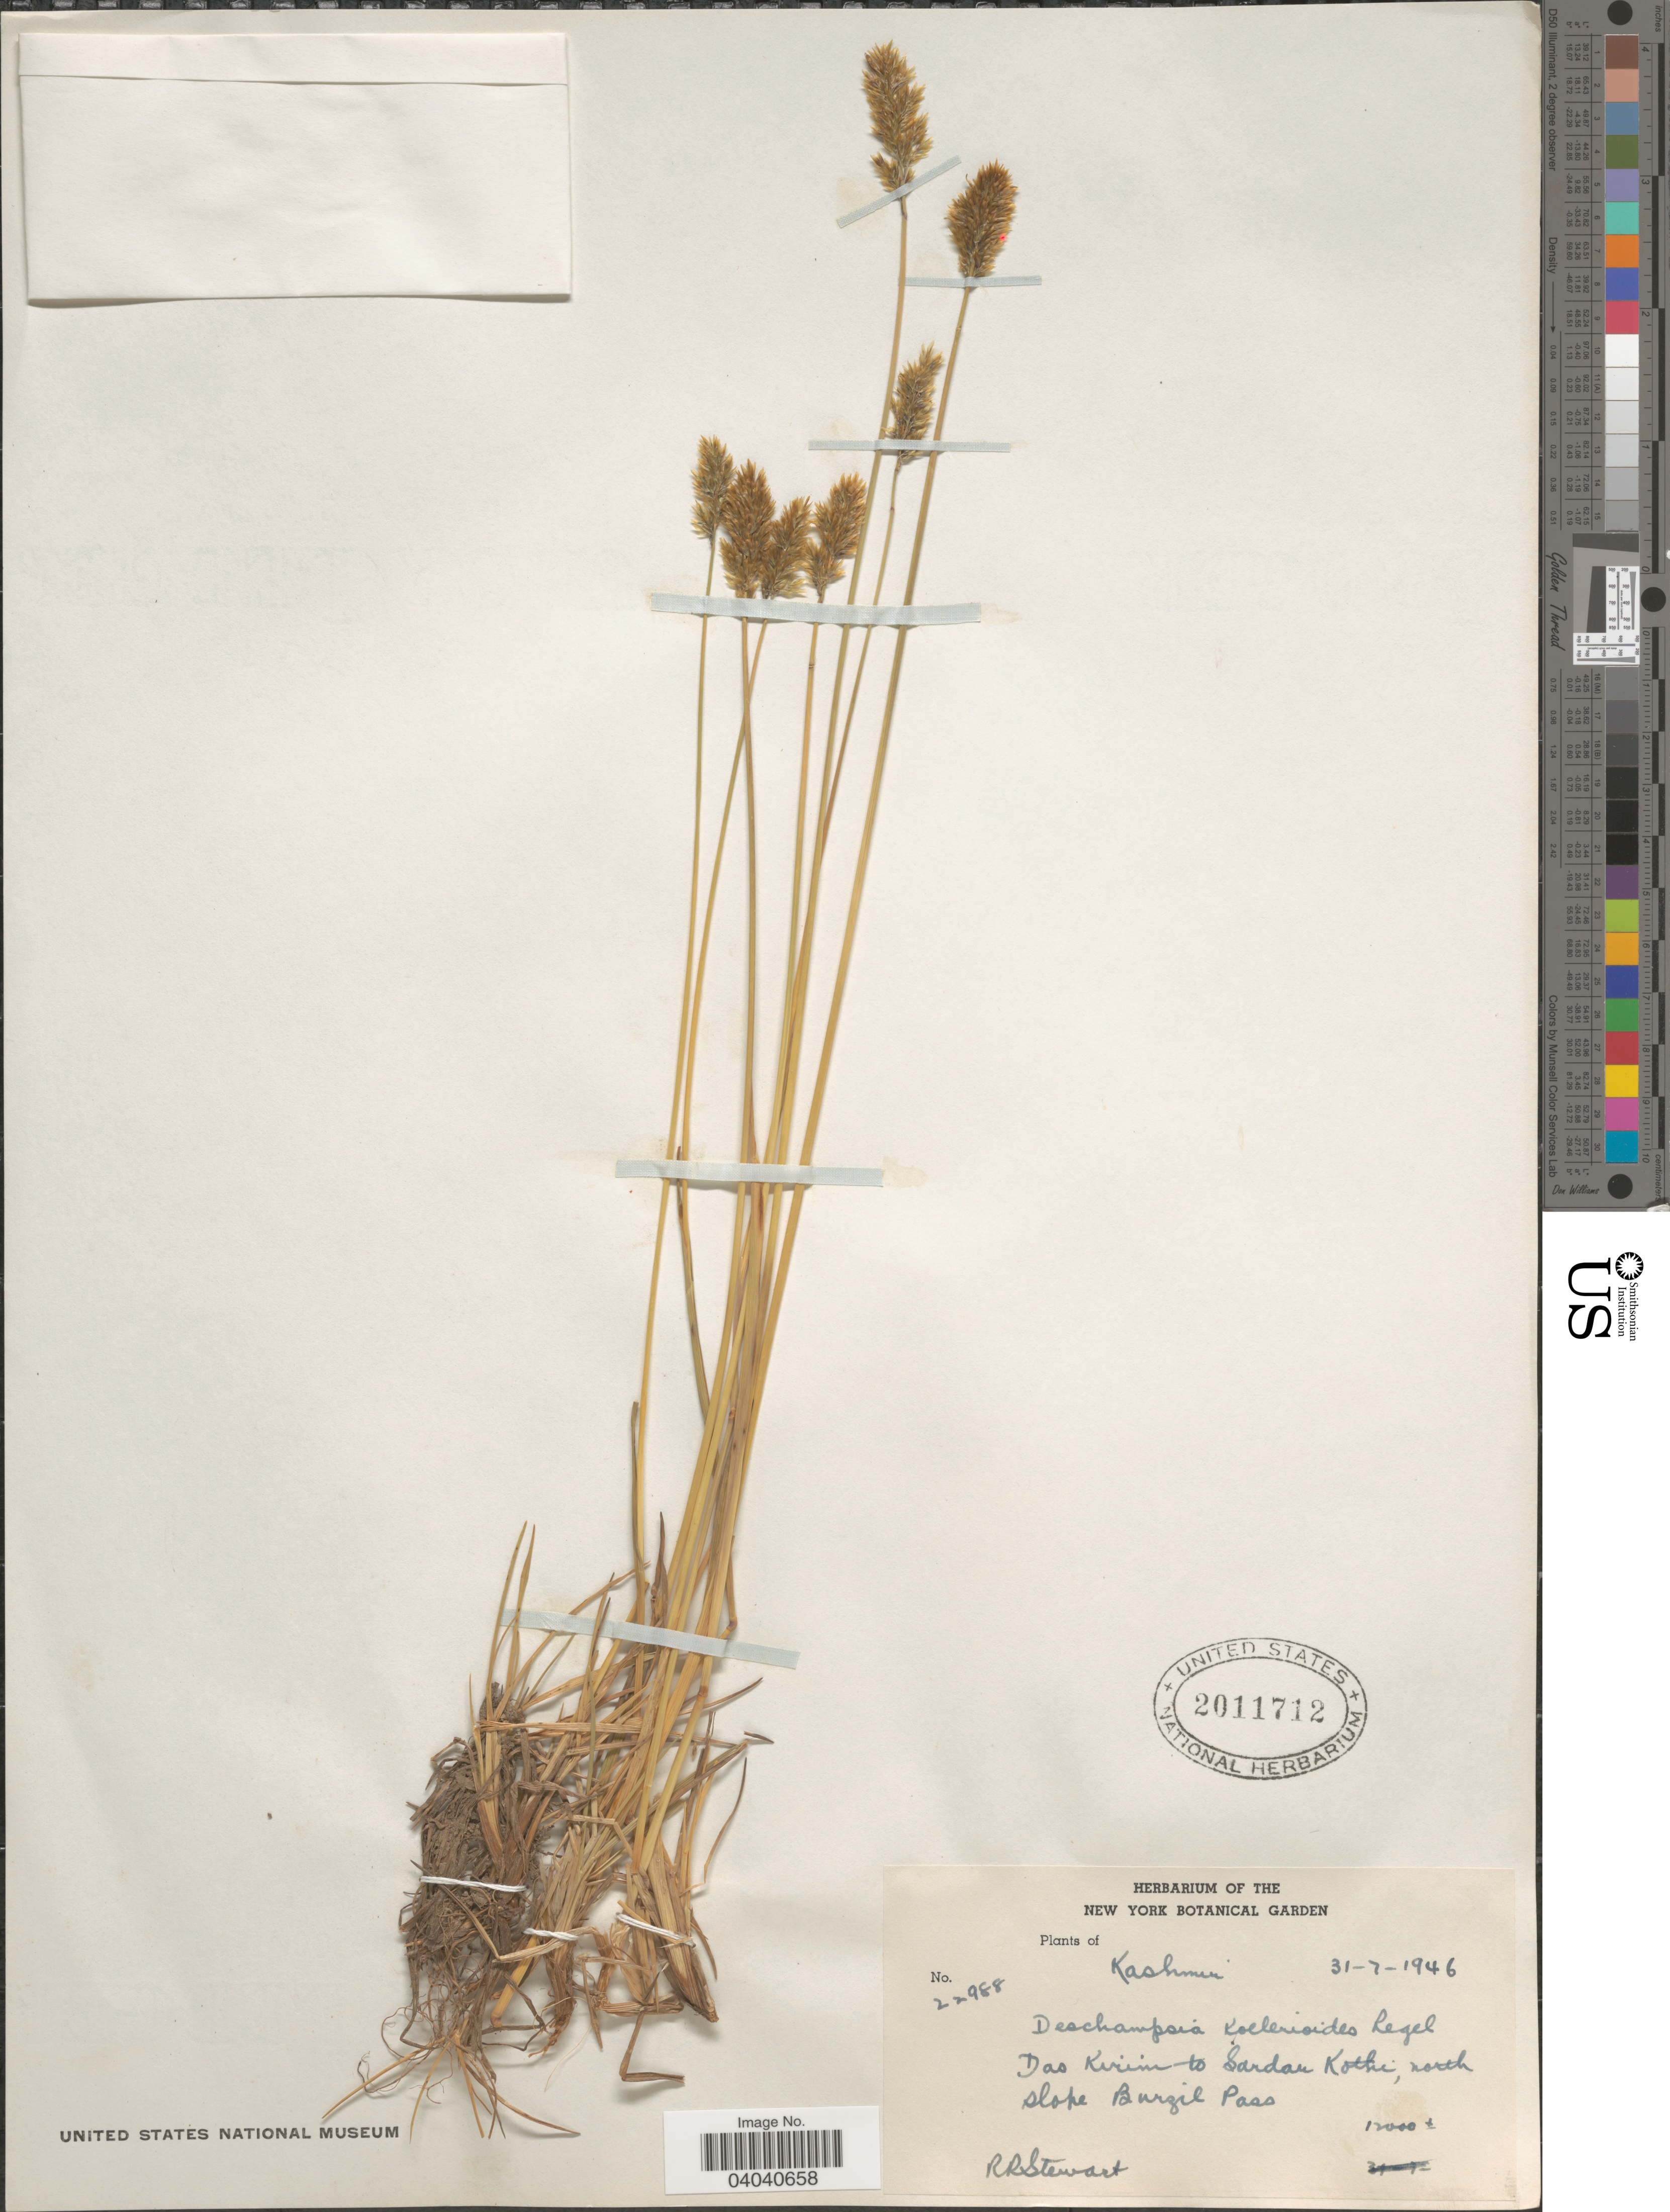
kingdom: Plantae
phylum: Tracheophyta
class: Liliopsida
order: Poales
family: Poaceae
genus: Deschampsia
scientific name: Deschampsia koelerioides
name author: Regel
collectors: R. Stewart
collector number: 22988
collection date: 1946-07-31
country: India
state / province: Jammu and Kashmir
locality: Kashmir. Dar Kirim to Sardan Kothi, north slope Burzil Pass.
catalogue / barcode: US 2011712